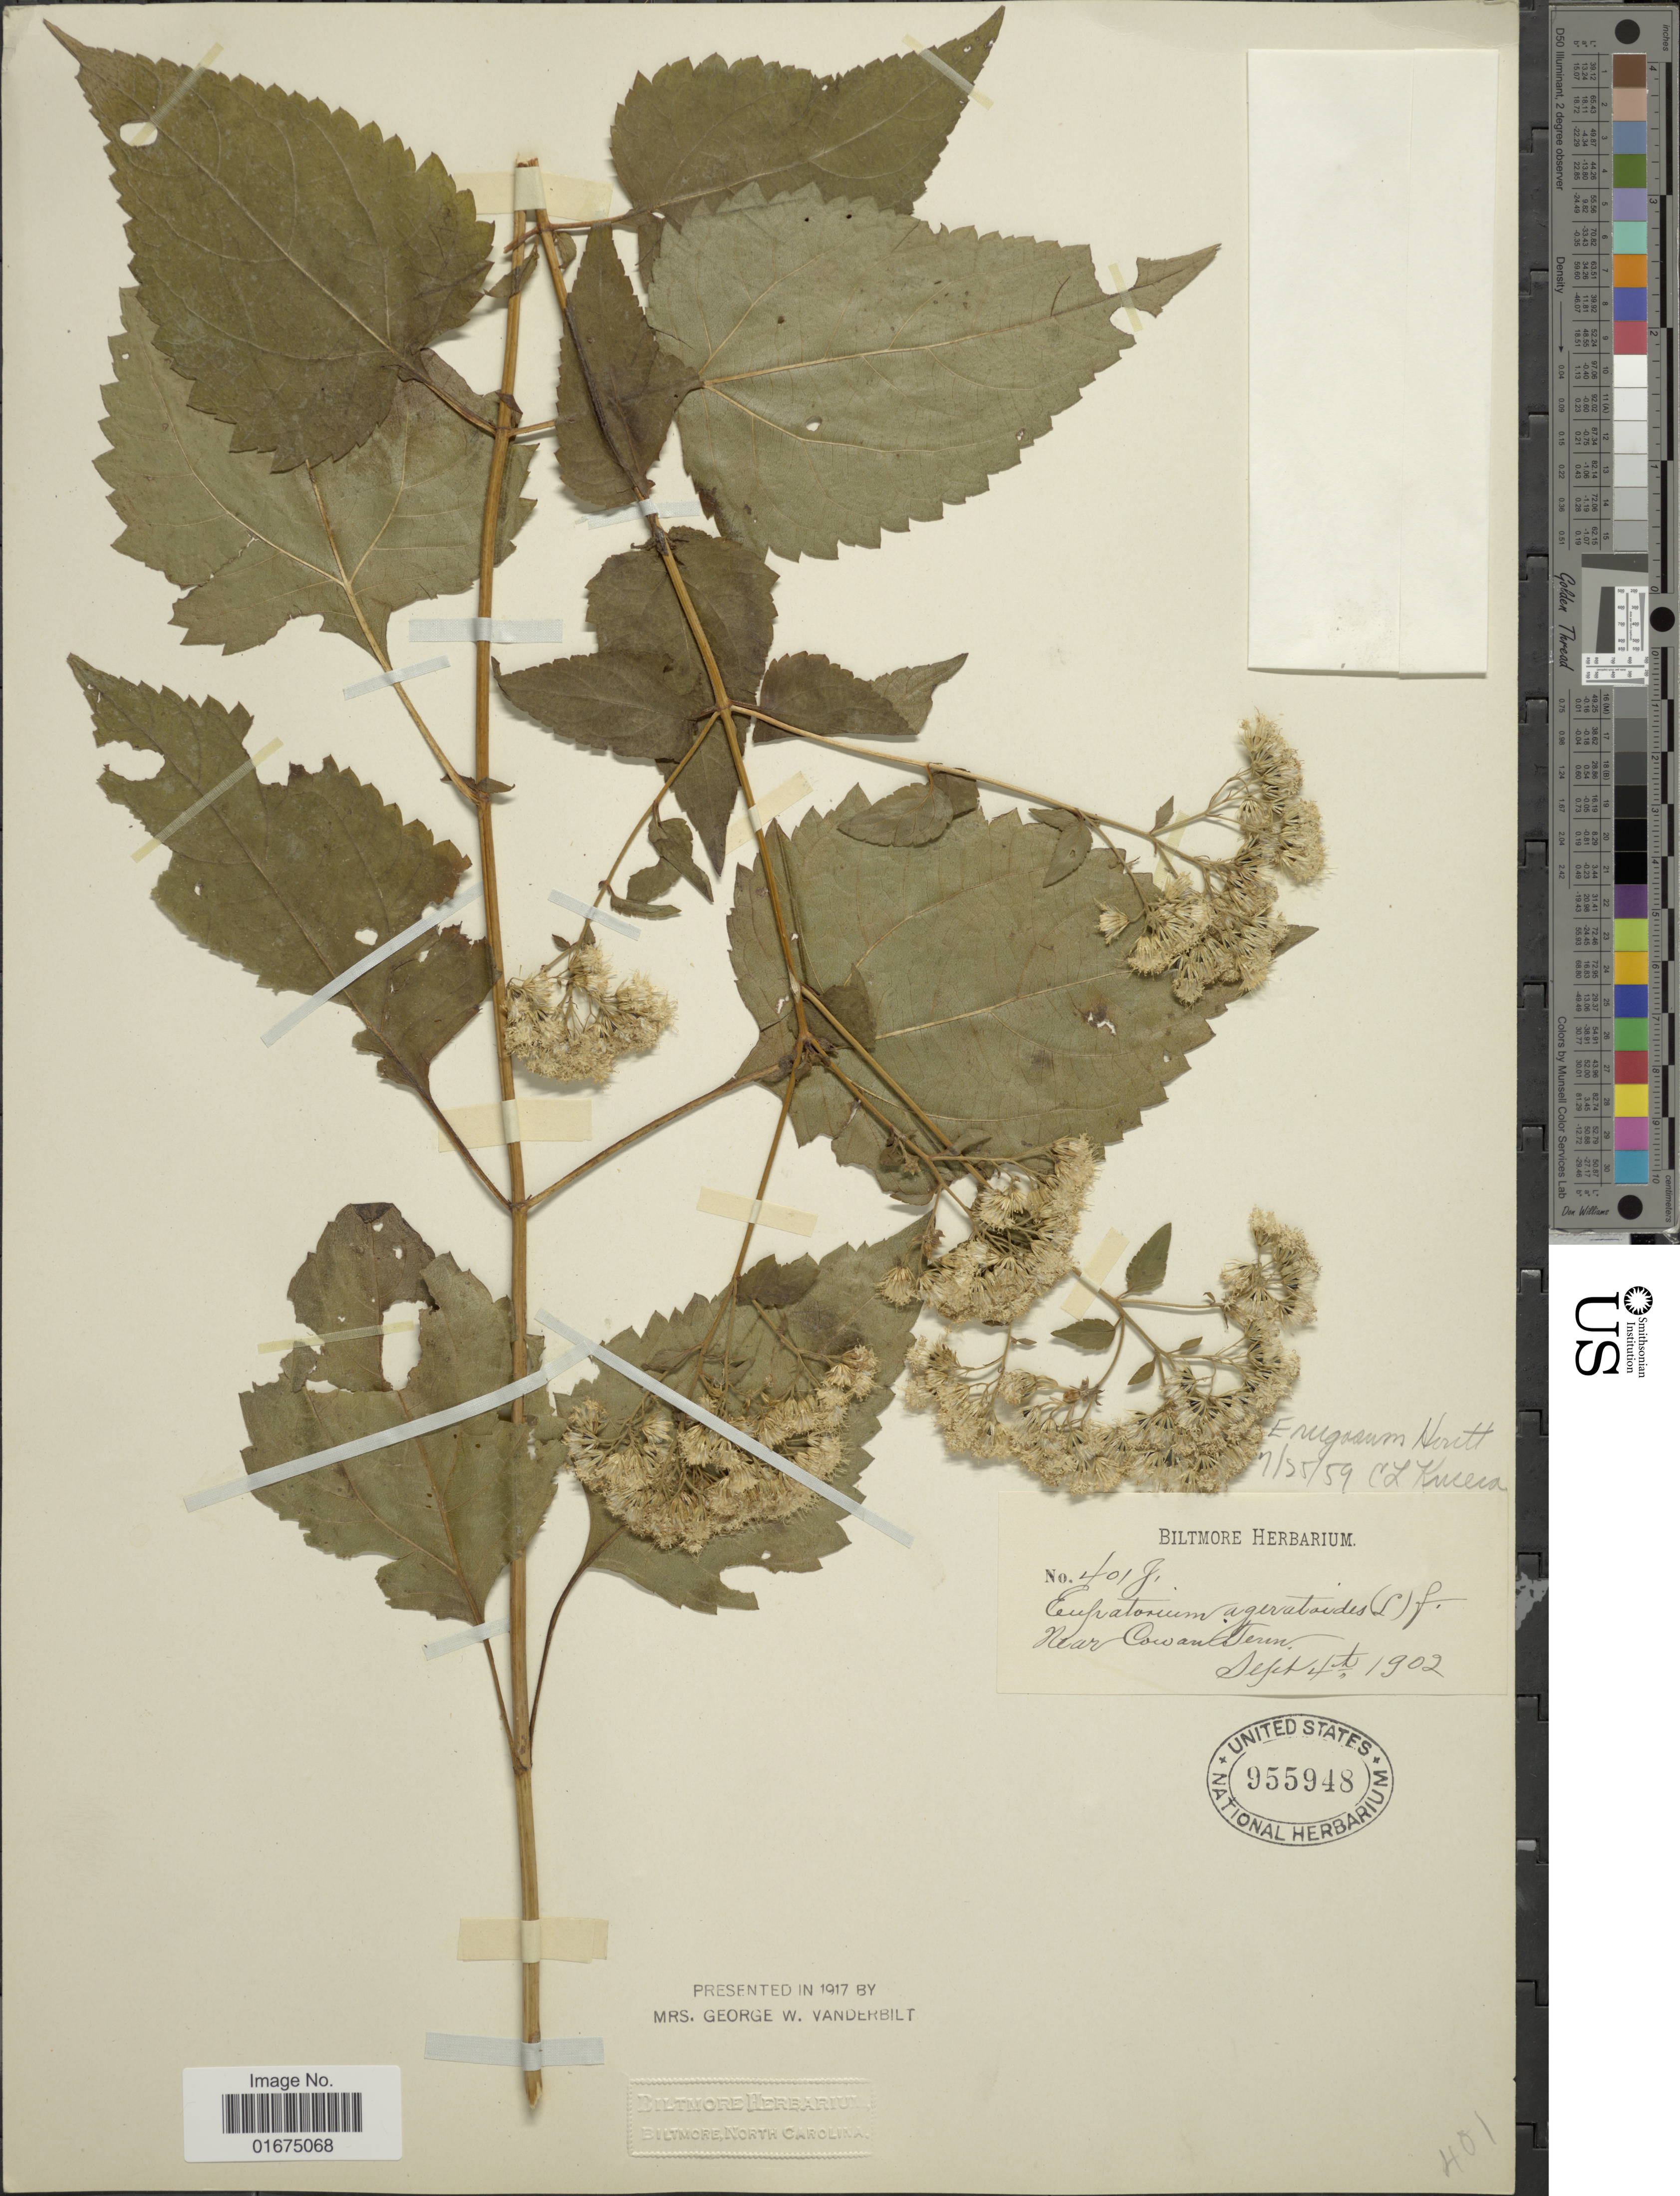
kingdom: Plantae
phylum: Tracheophyta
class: Magnoliopsida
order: Asterales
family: Asteraceae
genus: Ageratina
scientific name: Ageratina altissima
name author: (L.) R.M. King & H. Rob.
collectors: ex herb. Biltmore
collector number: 401j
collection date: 1902-09-04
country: United States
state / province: Tennessee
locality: Near Cowan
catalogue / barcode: US 955948